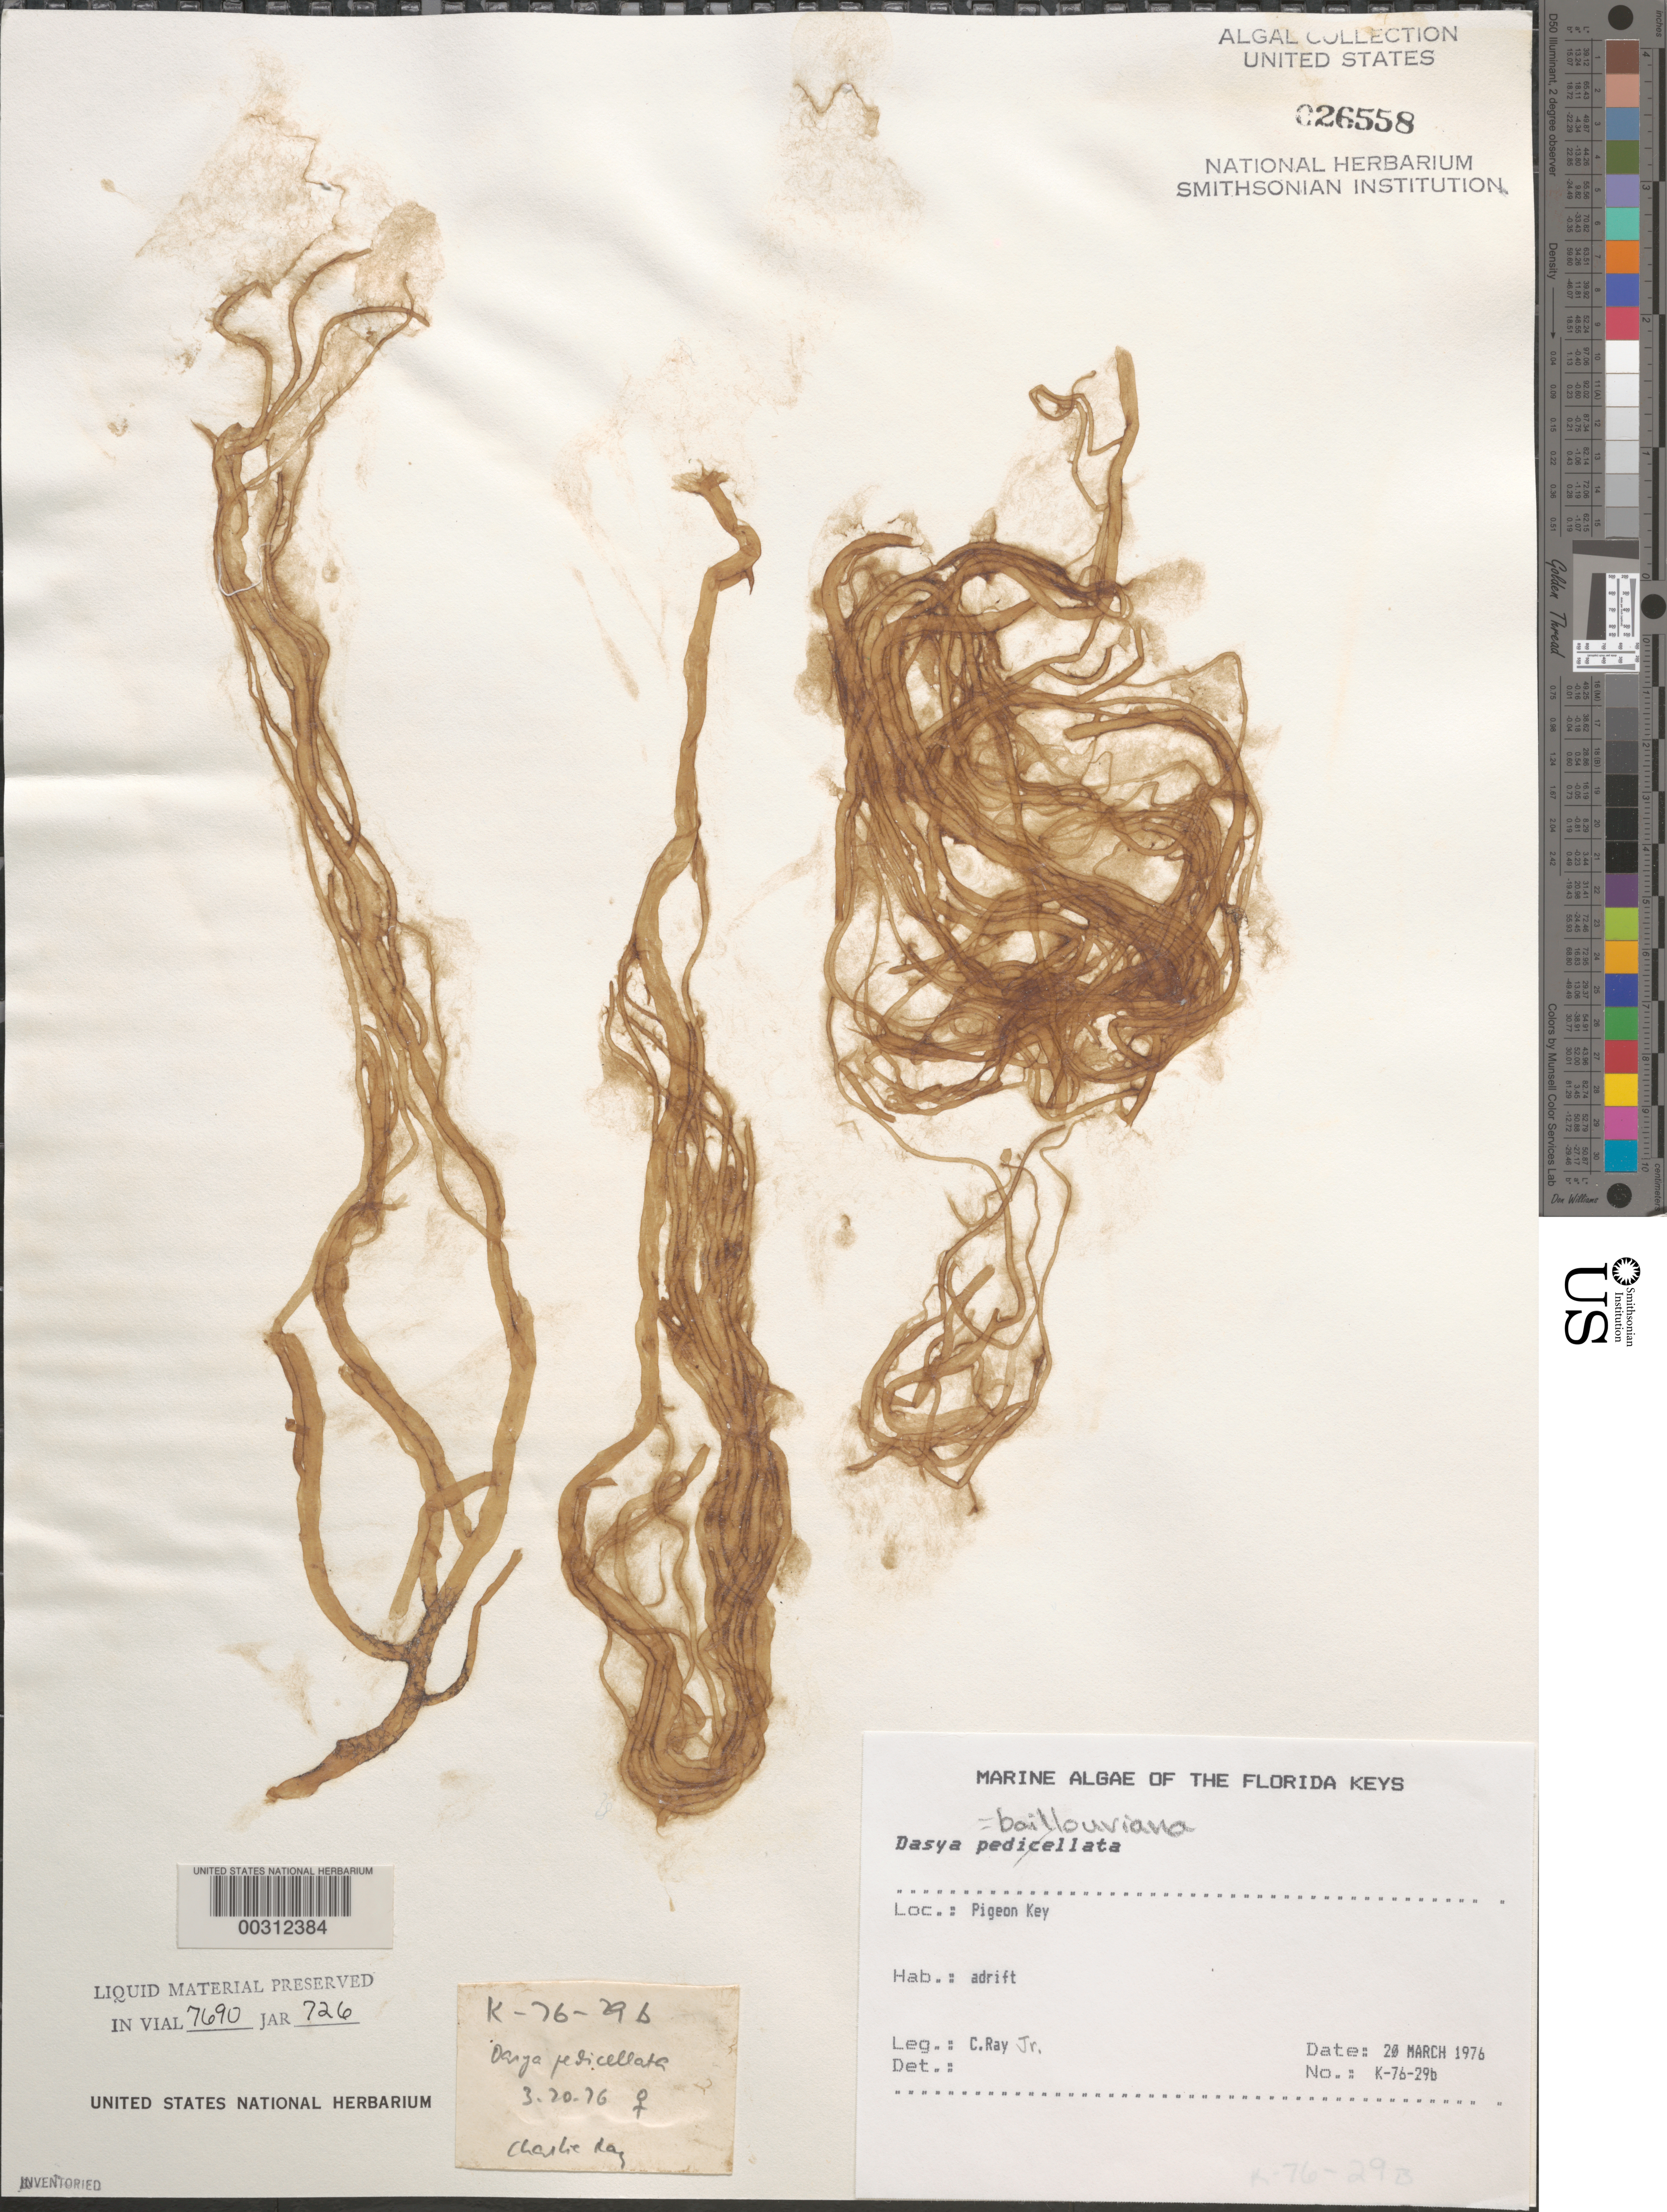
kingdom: Plantae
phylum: Rhodophyta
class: Florideophyceae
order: Ceramiales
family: Dasyaceae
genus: Dasya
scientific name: Dasya pedicellata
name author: (C. Agardh) C. Agardh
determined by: Algae name updating Project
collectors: C. Ray Jr.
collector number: K-76-29b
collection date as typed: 20 Mar 1976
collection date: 1976-03-20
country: United States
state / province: Florida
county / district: Monroe County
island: Pigeon Key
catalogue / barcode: US 26558